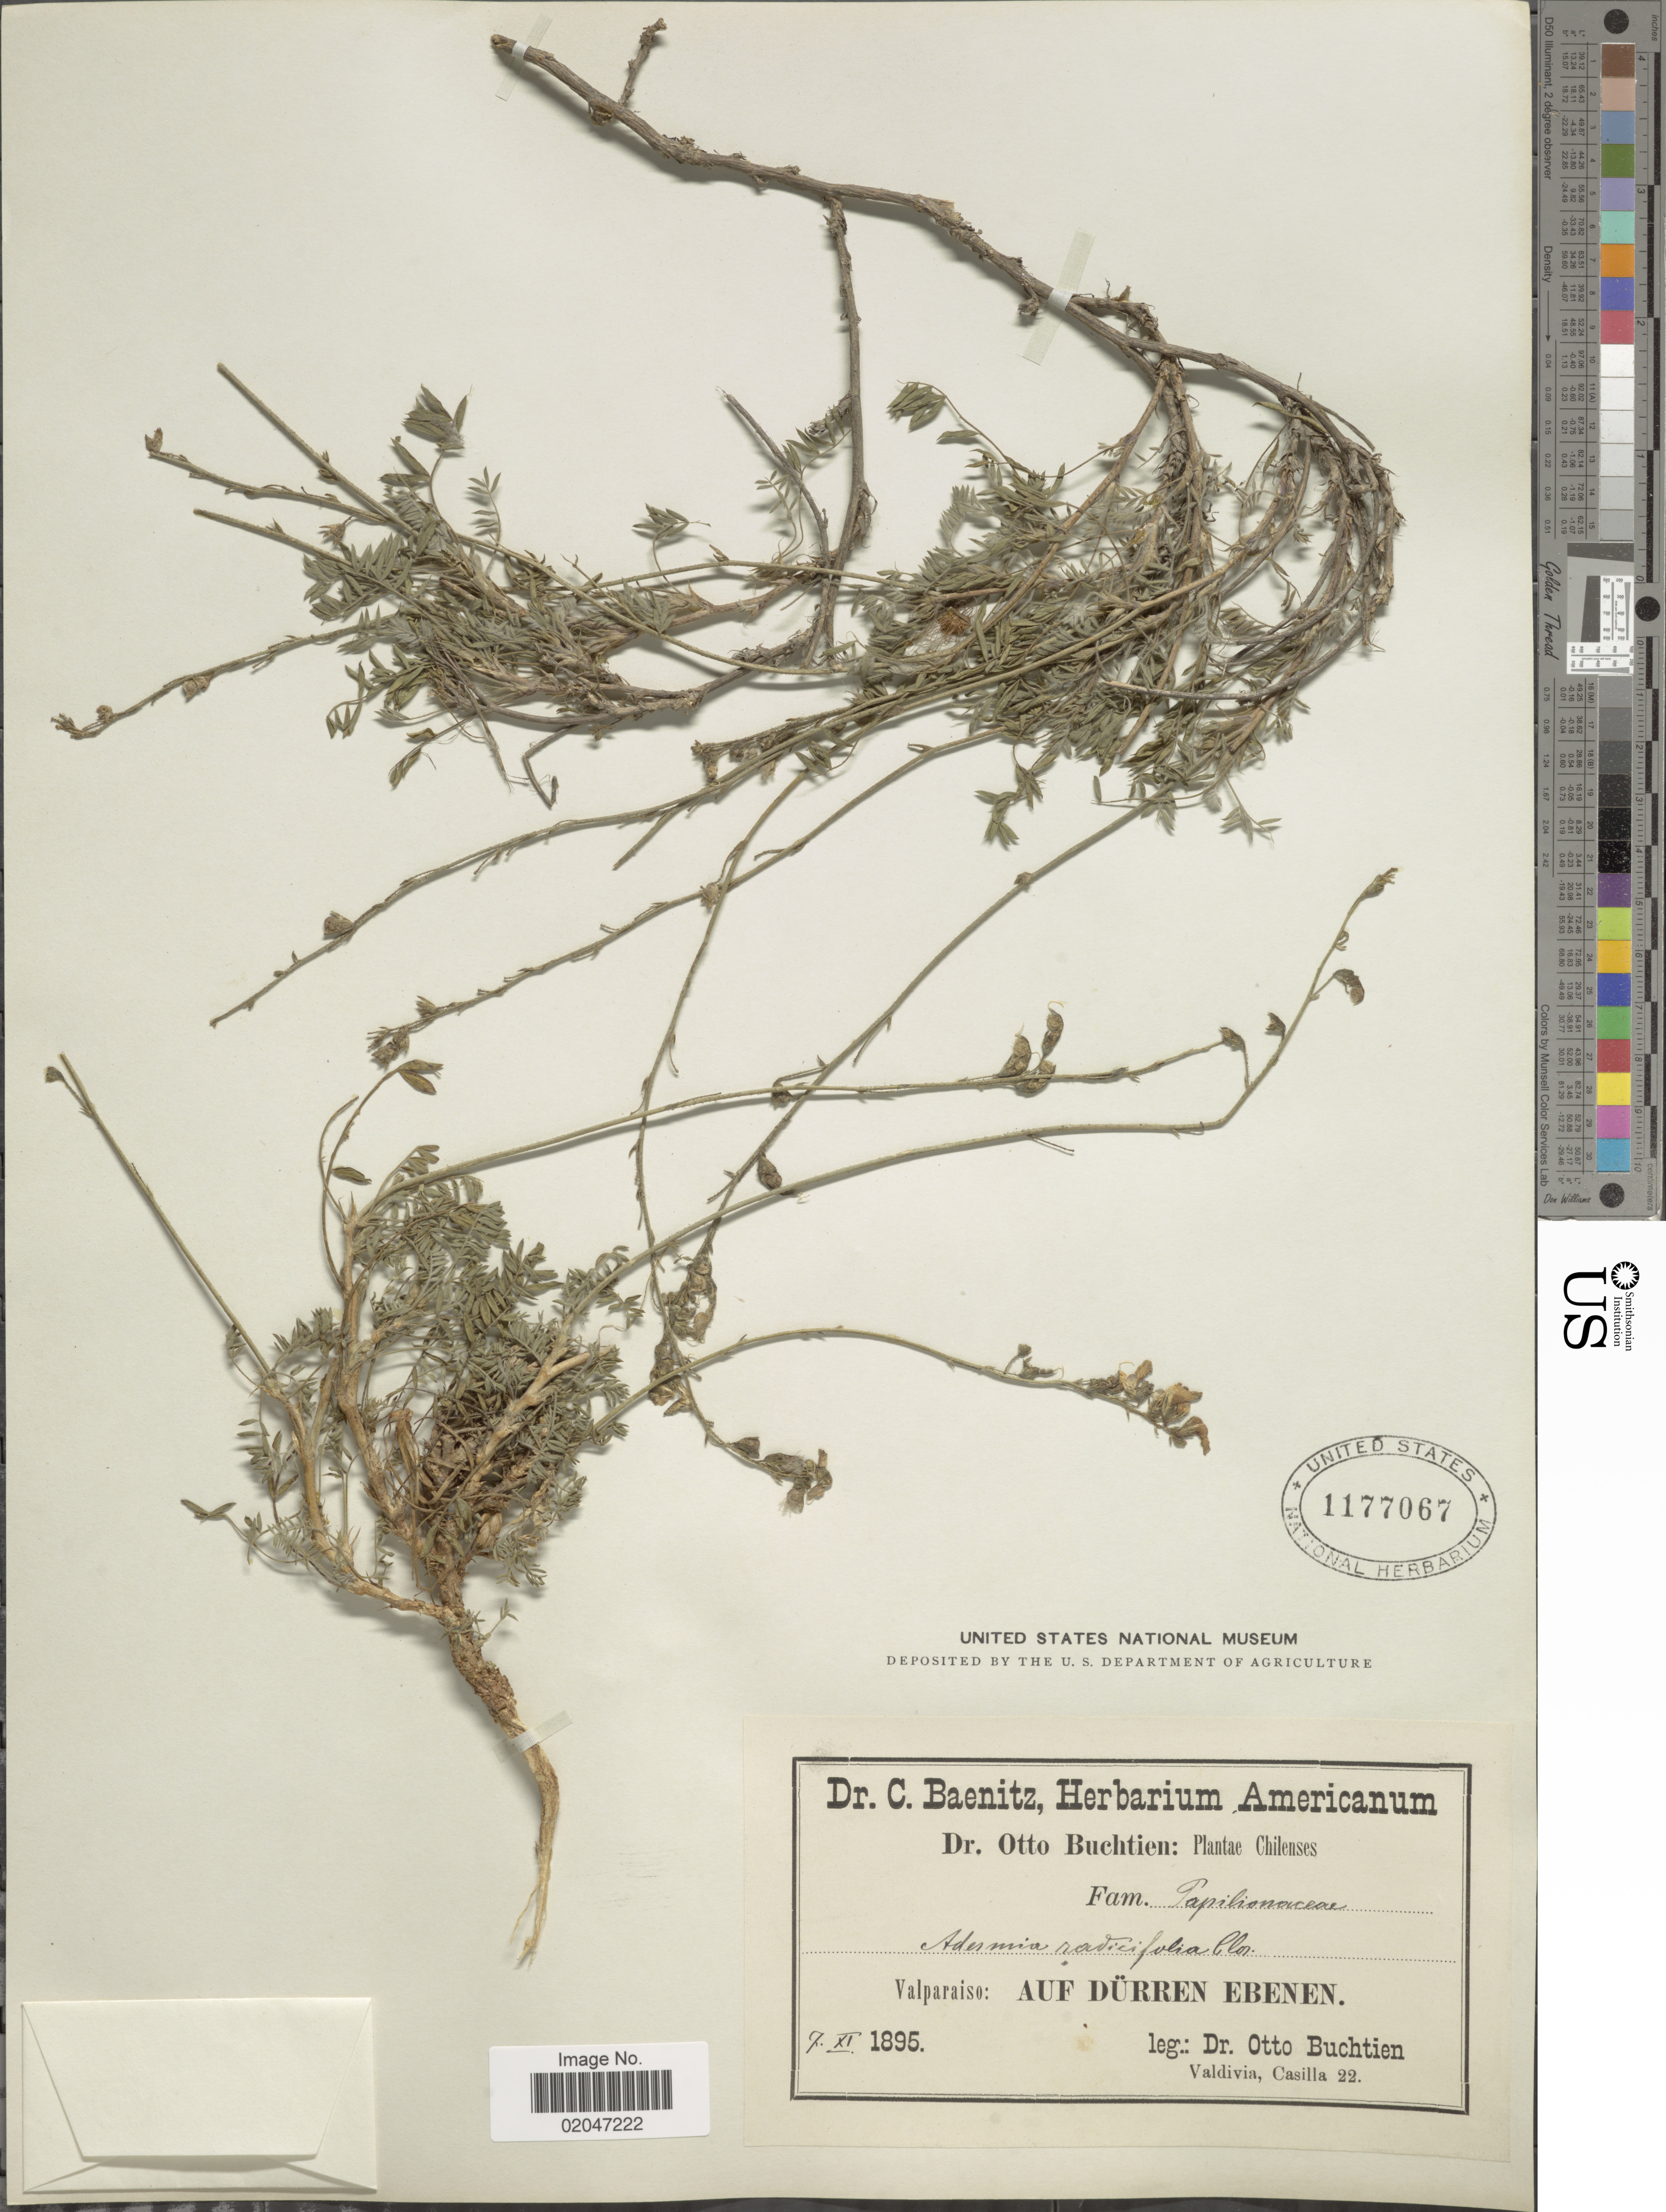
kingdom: Plantae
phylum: Tracheophyta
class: Magnoliopsida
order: Fabales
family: Fabaceae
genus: Adesmia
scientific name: Adesmia radicifolia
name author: Clos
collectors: O. Buchtien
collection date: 1895-11-07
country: Chile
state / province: Valparaíso (V)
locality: Auf Dürren Ebenen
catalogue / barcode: US 1177067